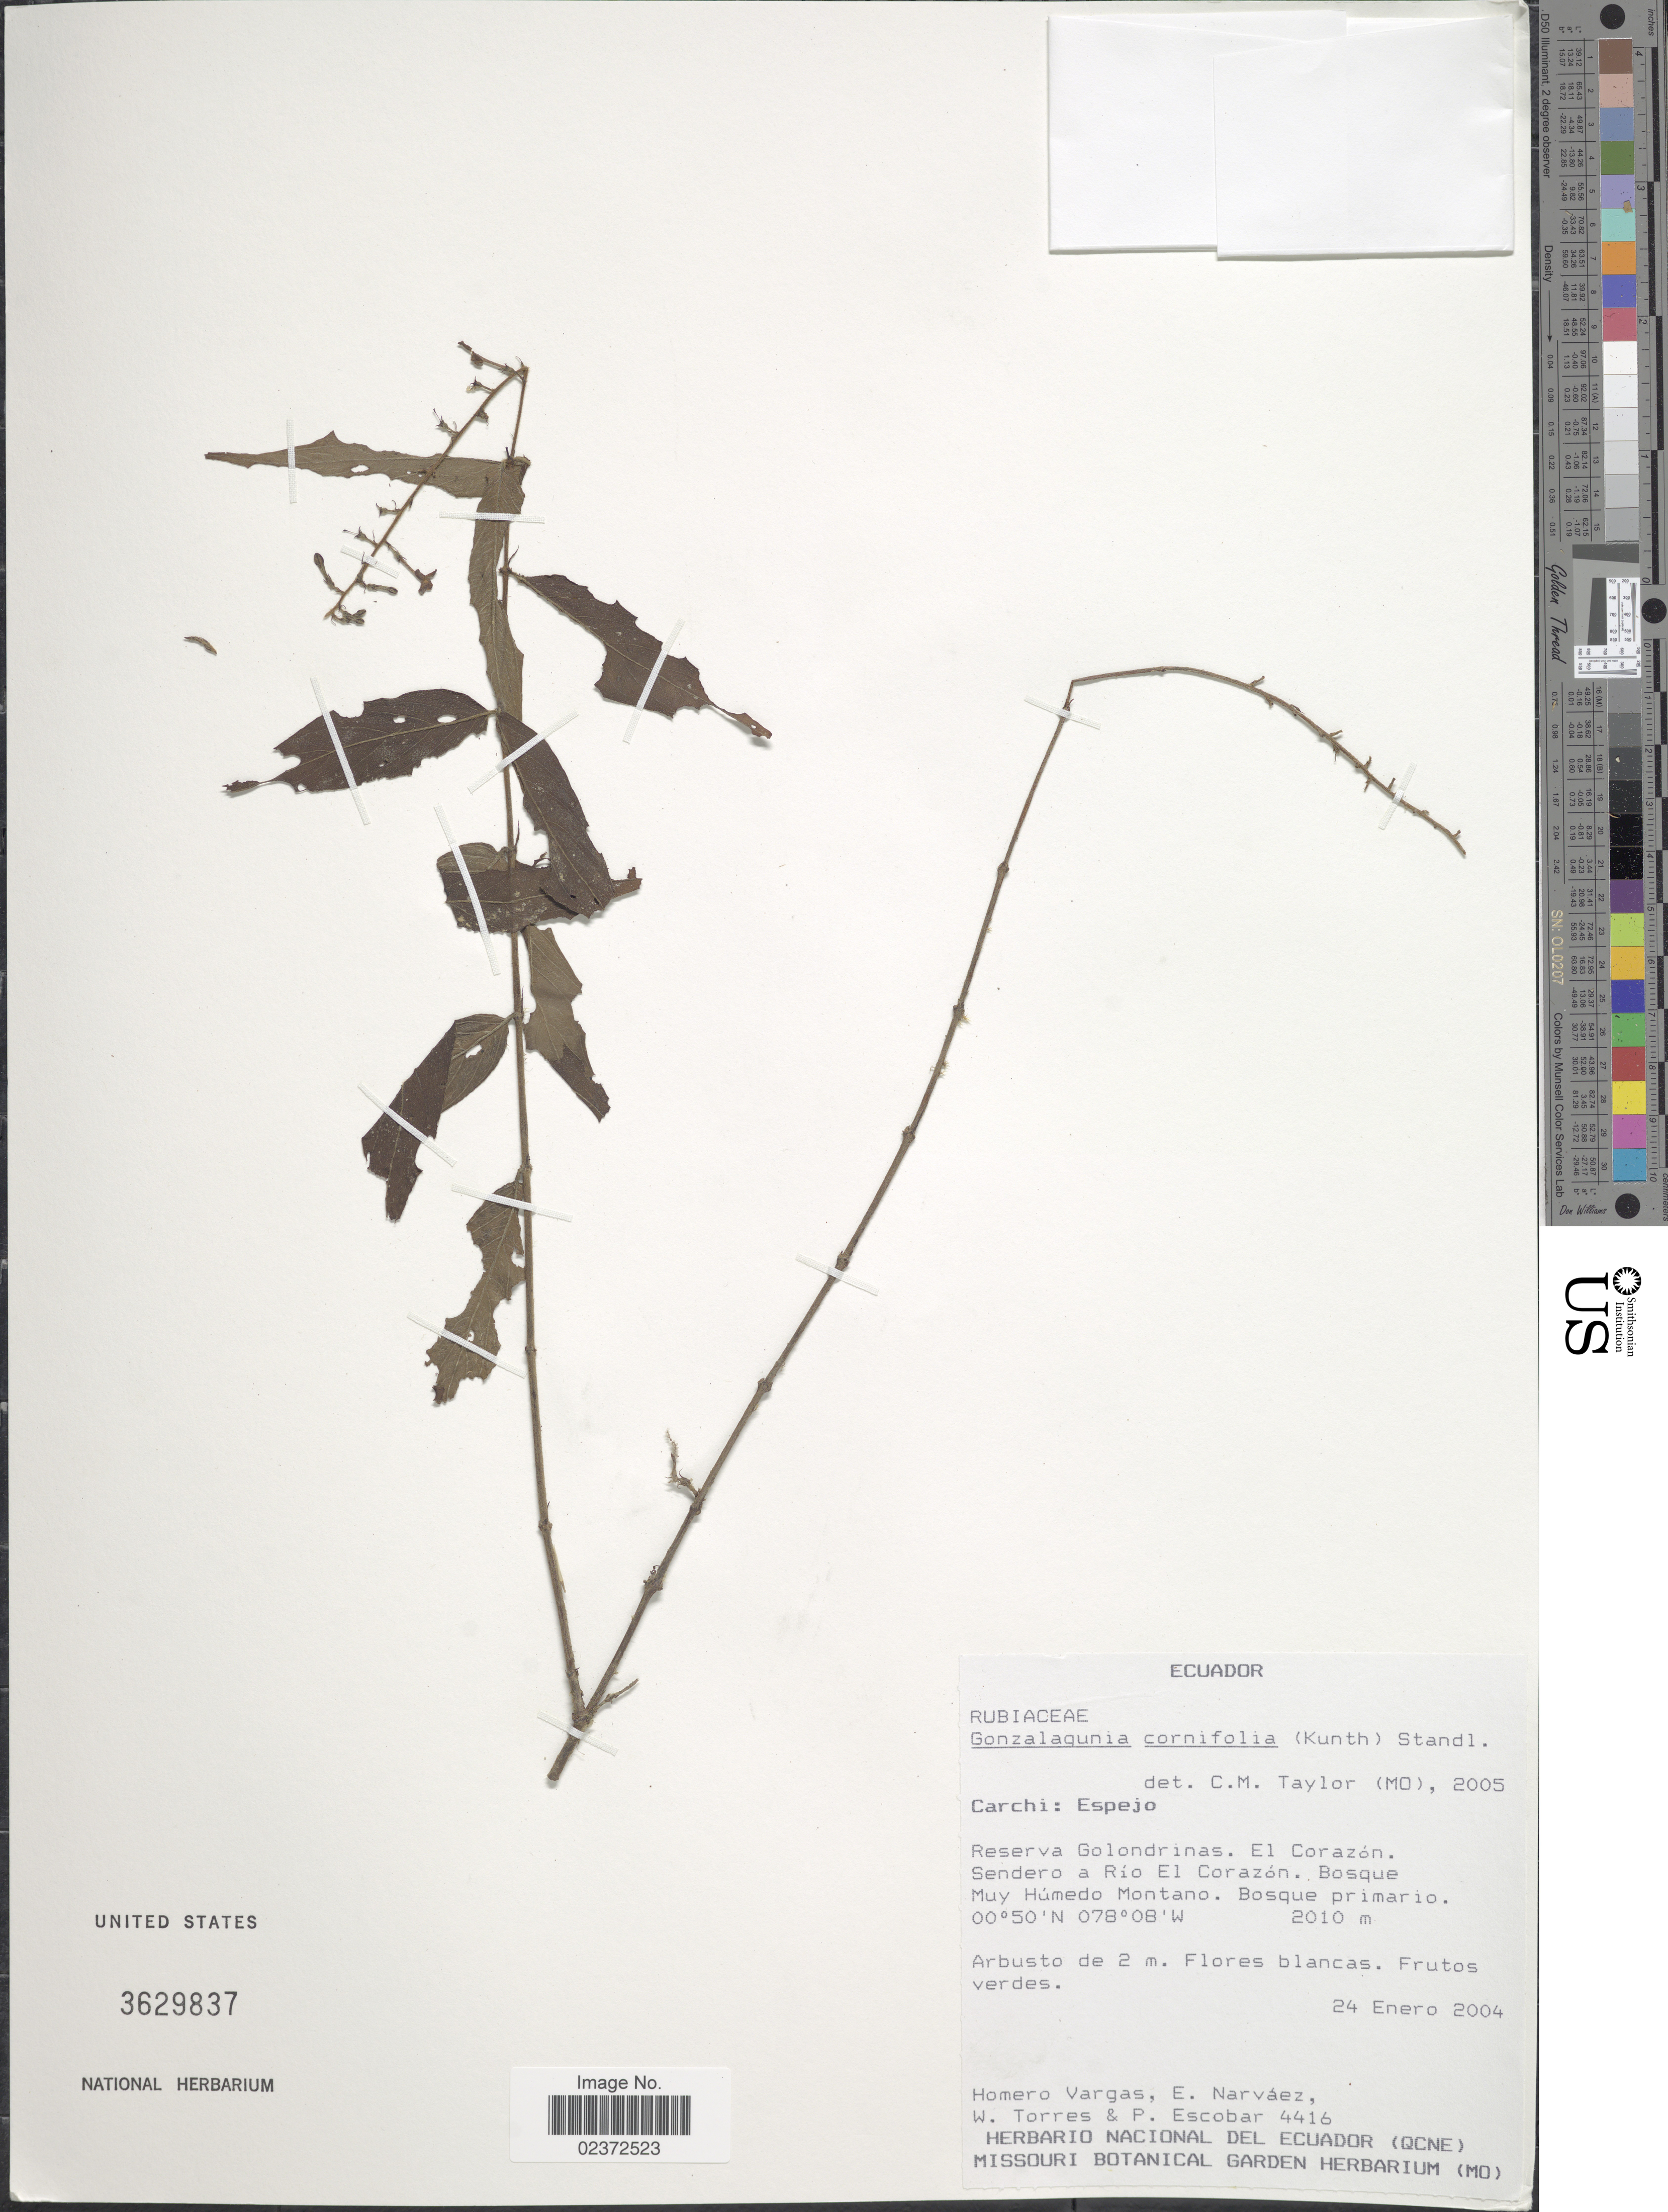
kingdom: Plantae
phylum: Tracheophyta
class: Magnoliopsida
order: Gentianales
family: Rubiaceae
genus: Gonzalagunia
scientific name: Gonzalagunia cornifolia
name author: (Kunth) Standl.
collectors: H. Vargas, E. Narváez, W. Torres & P. Escobar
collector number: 4416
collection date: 2004-01-24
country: Ecuador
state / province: Carchi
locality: Espejo, Reserva Golondrinas. El Corazón. Sendero a Río El Corazón. Bosque Muy Húmedo Montano. Bosque primario.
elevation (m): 2010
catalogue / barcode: US 3629837